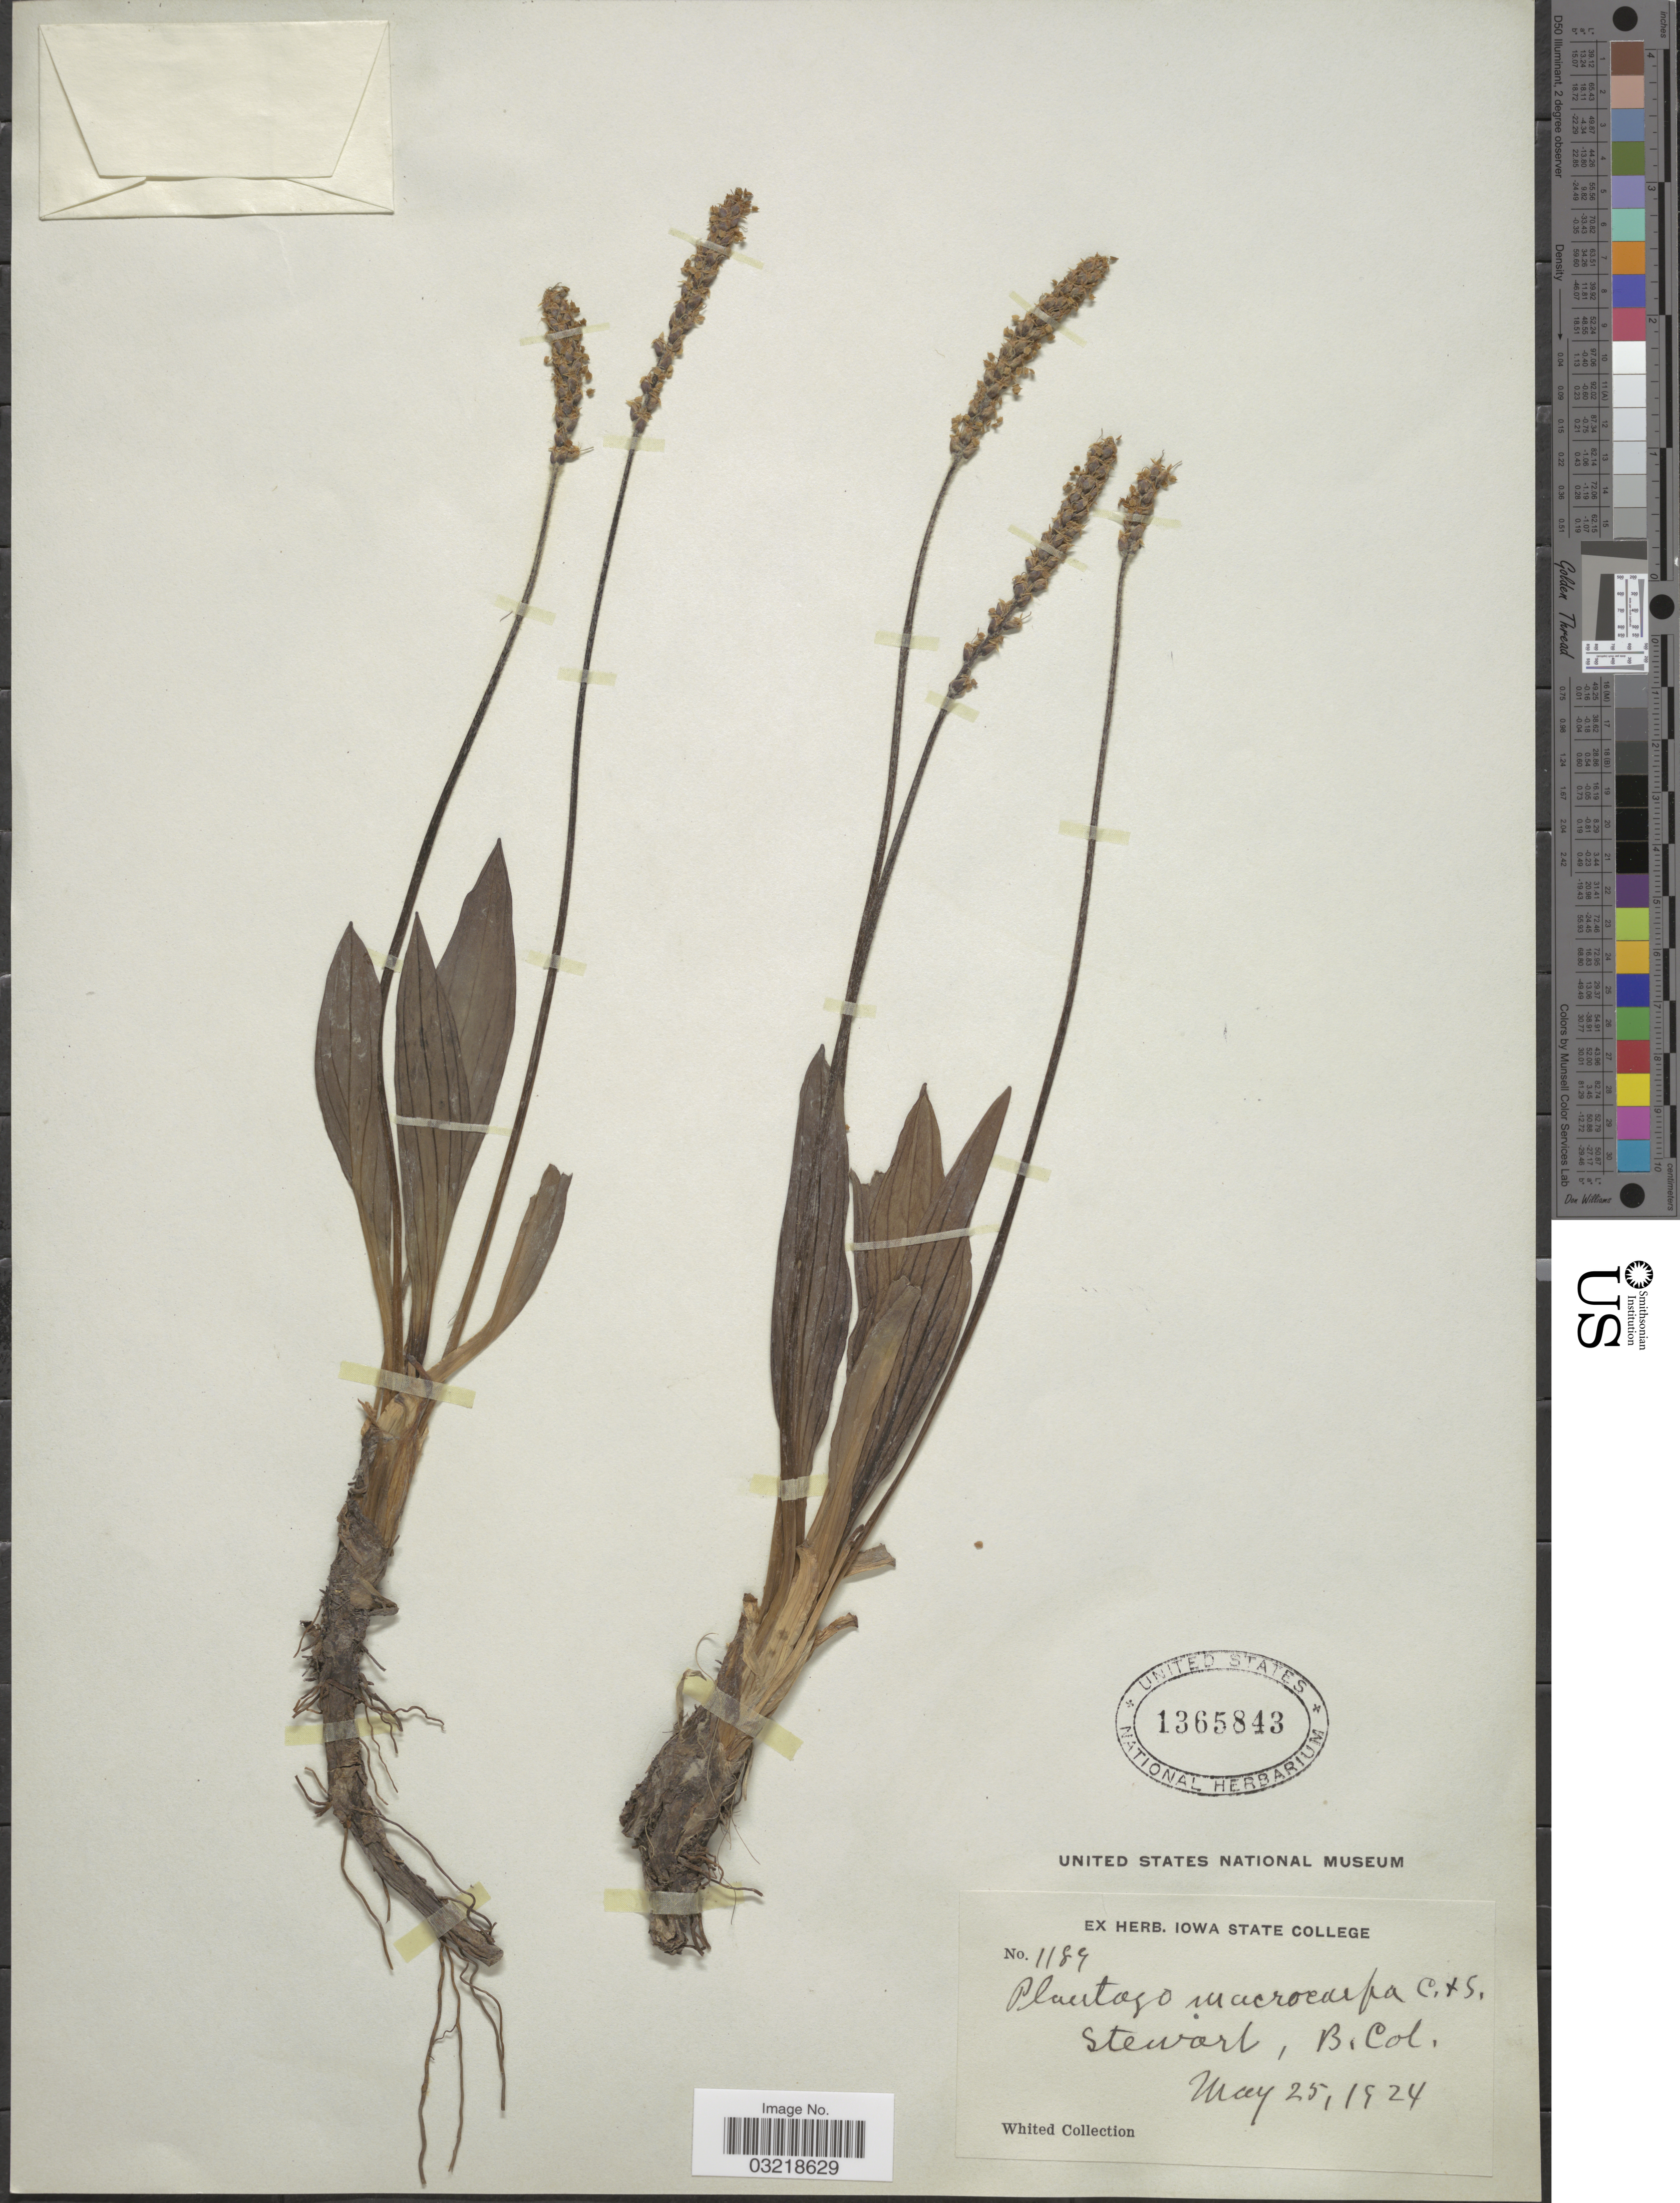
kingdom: Plantae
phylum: Tracheophyta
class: Magnoliopsida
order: Lamiales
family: Plantaginaceae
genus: Plantago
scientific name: Plantago macrocarpa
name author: Cham. & Schltdl.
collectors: Whited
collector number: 1189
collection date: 1924-05-25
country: United States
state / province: Iowa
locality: Stewart, B. Col.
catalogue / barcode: US 1365843